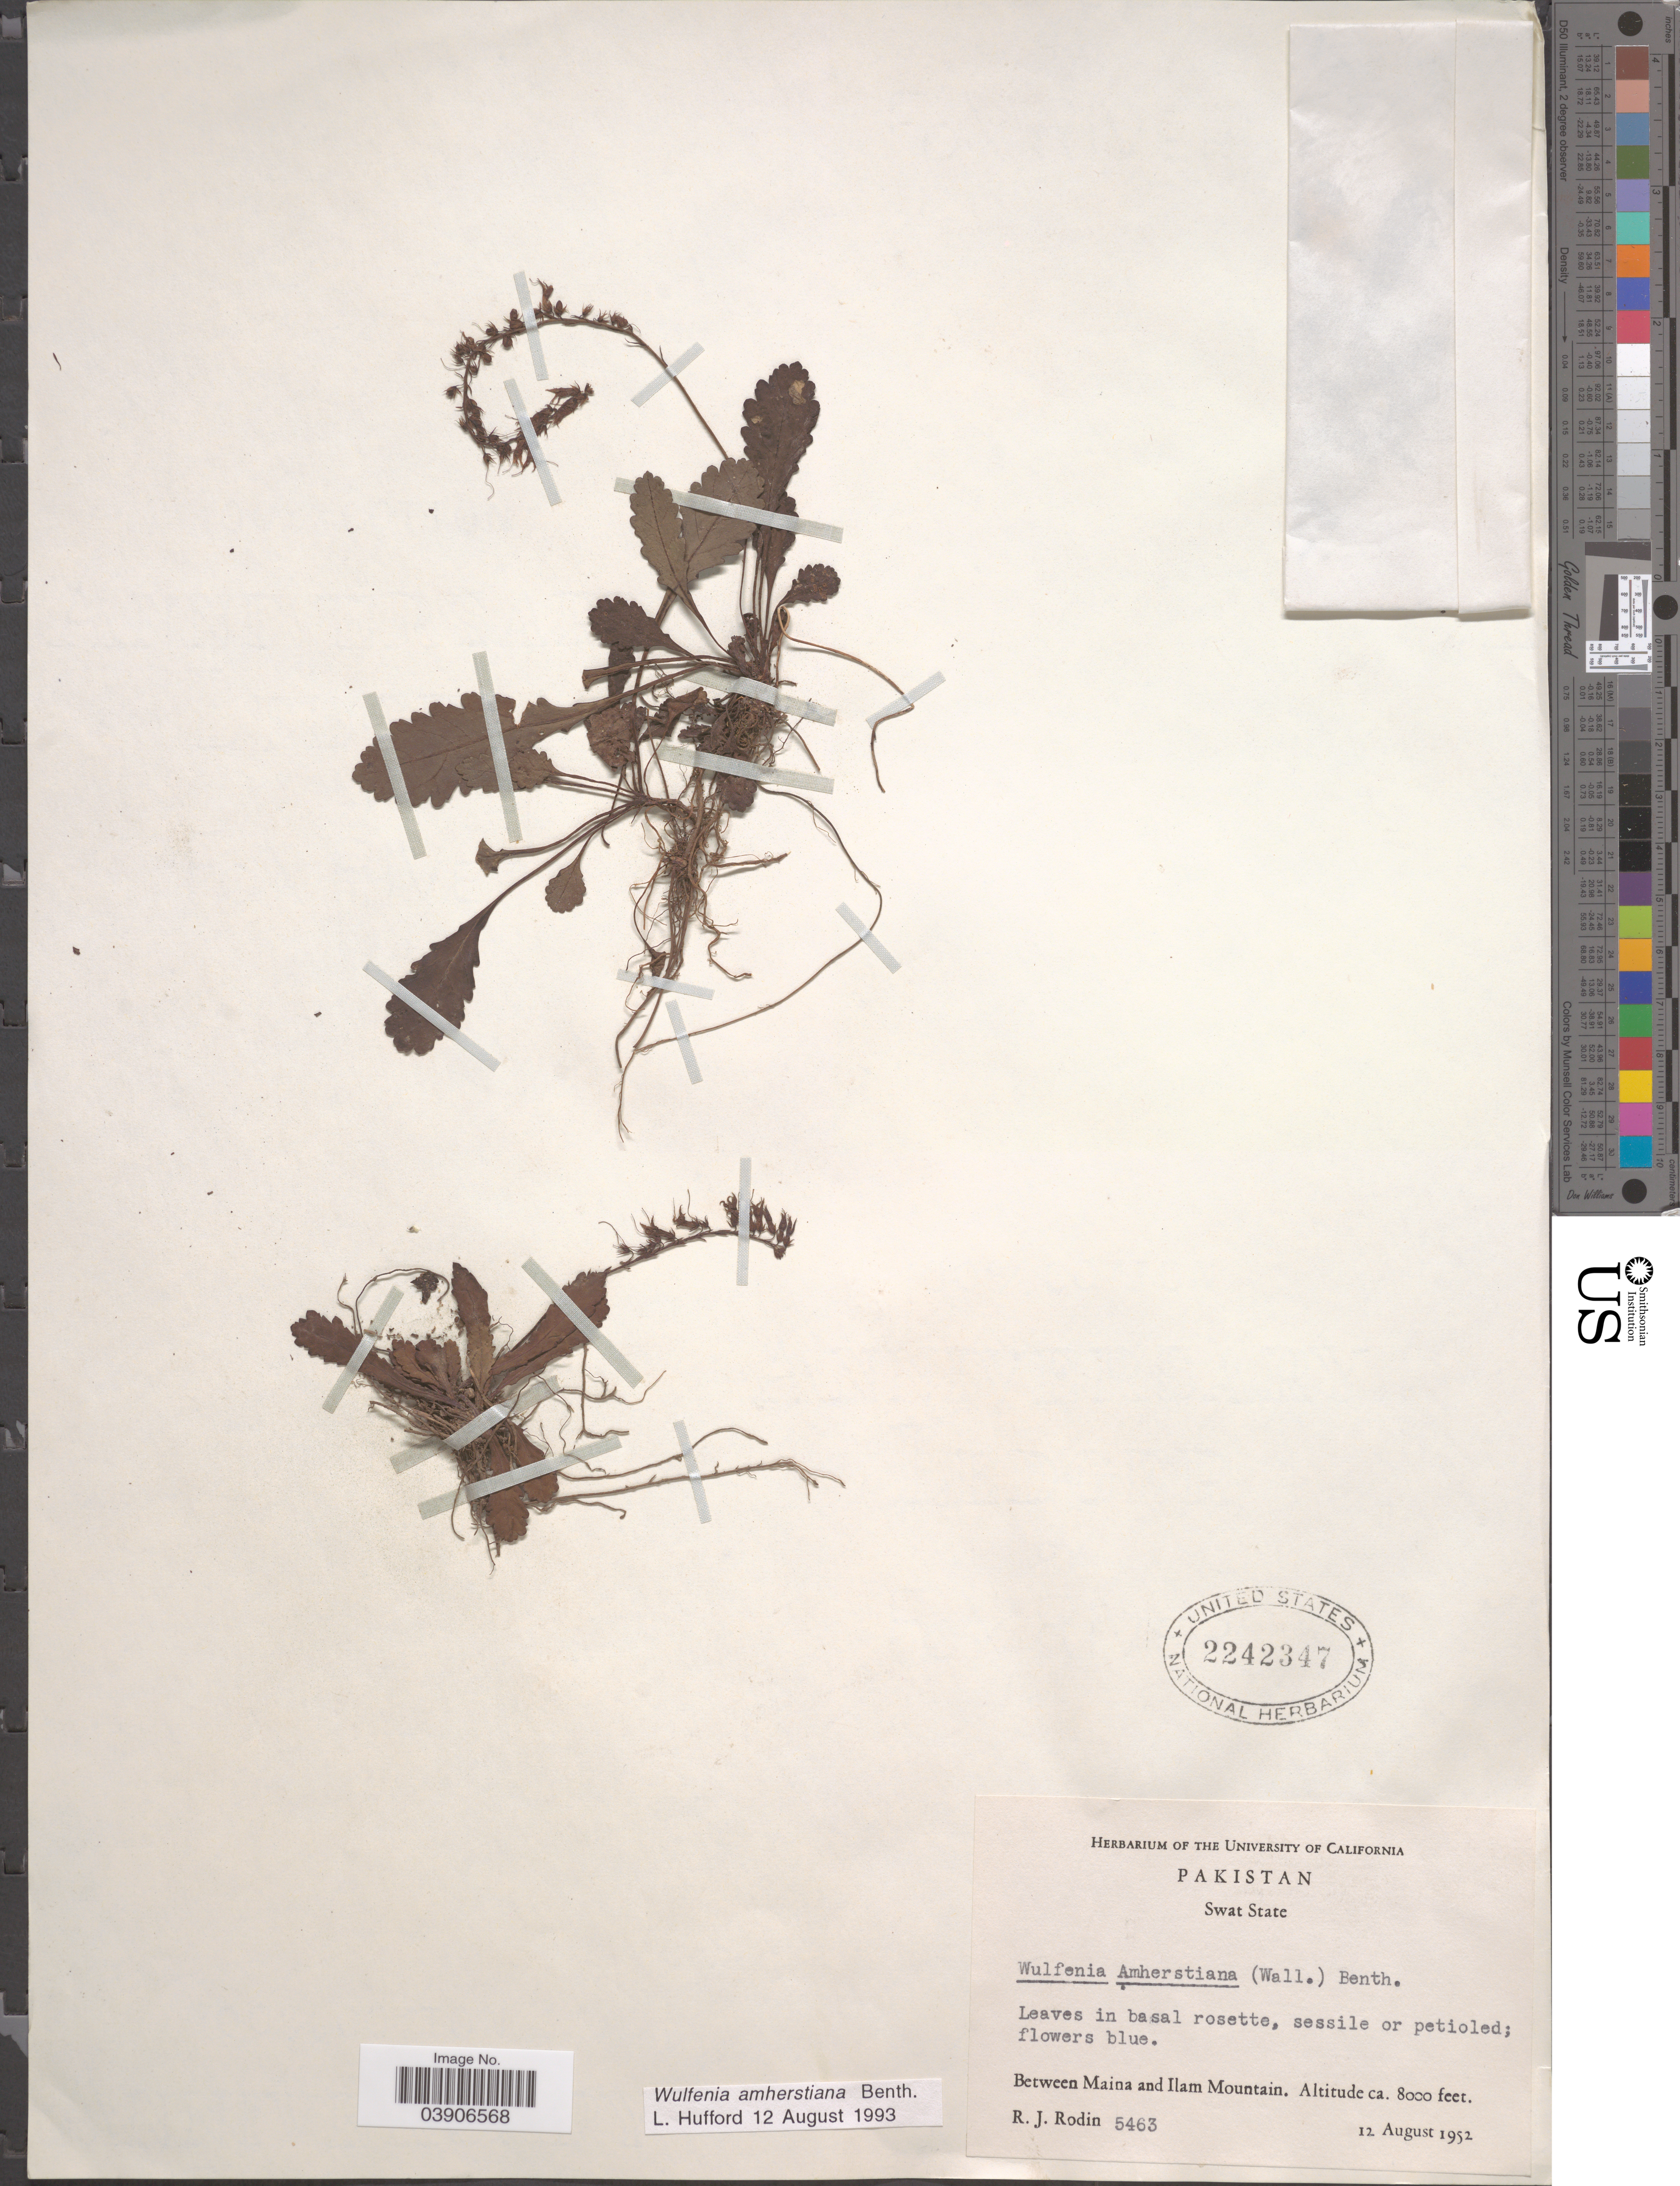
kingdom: Plantae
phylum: Tracheophyta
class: Magnoliopsida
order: Lamiales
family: Plantaginaceae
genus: Wulfenia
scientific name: Wulfenia amherstiana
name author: Benth.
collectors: R. J. Rodin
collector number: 5463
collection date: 1952-08-12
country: Pakistan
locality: Swat State. Between Maina and Ilam Mountain.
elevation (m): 2438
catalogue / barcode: US 2242347